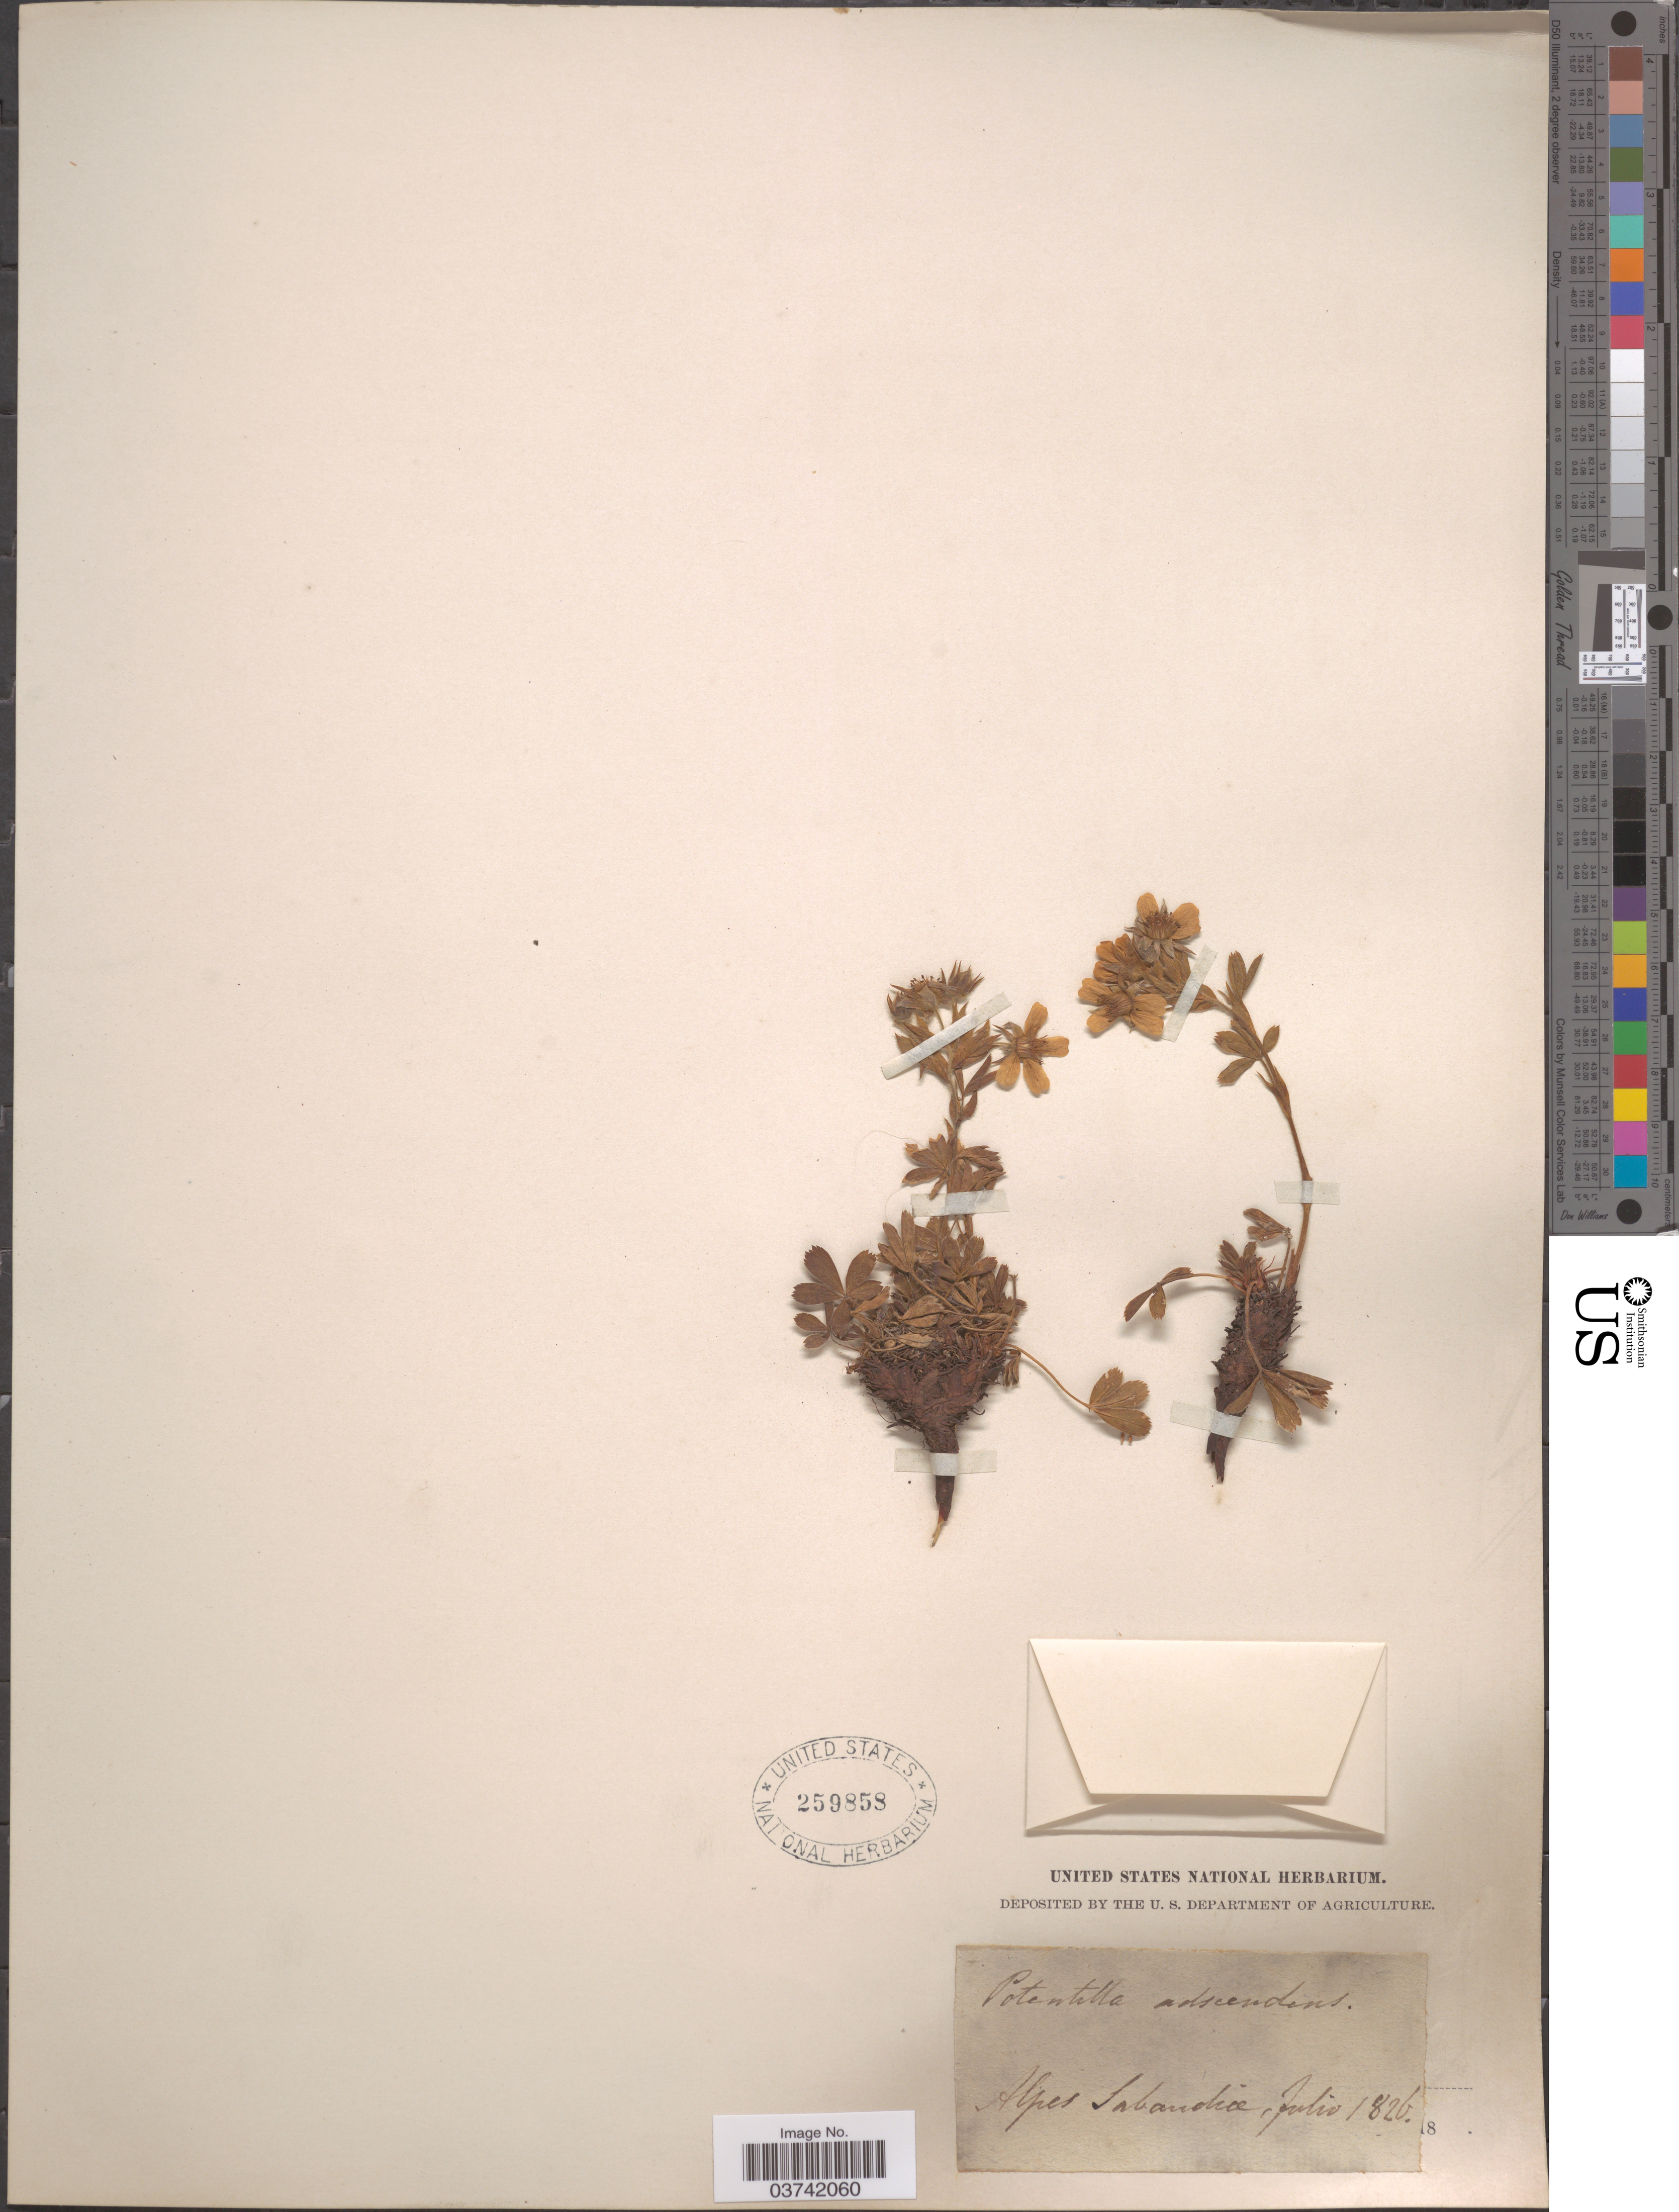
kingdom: Plantae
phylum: Tracheophyta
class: Magnoliopsida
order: Rosales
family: Rosaceae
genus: Potentilla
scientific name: Potentilla adscendens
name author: Lapeyr.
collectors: ex herb. United States National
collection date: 1826-07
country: Italy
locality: Alpes Sabaudiae.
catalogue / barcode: US 259858